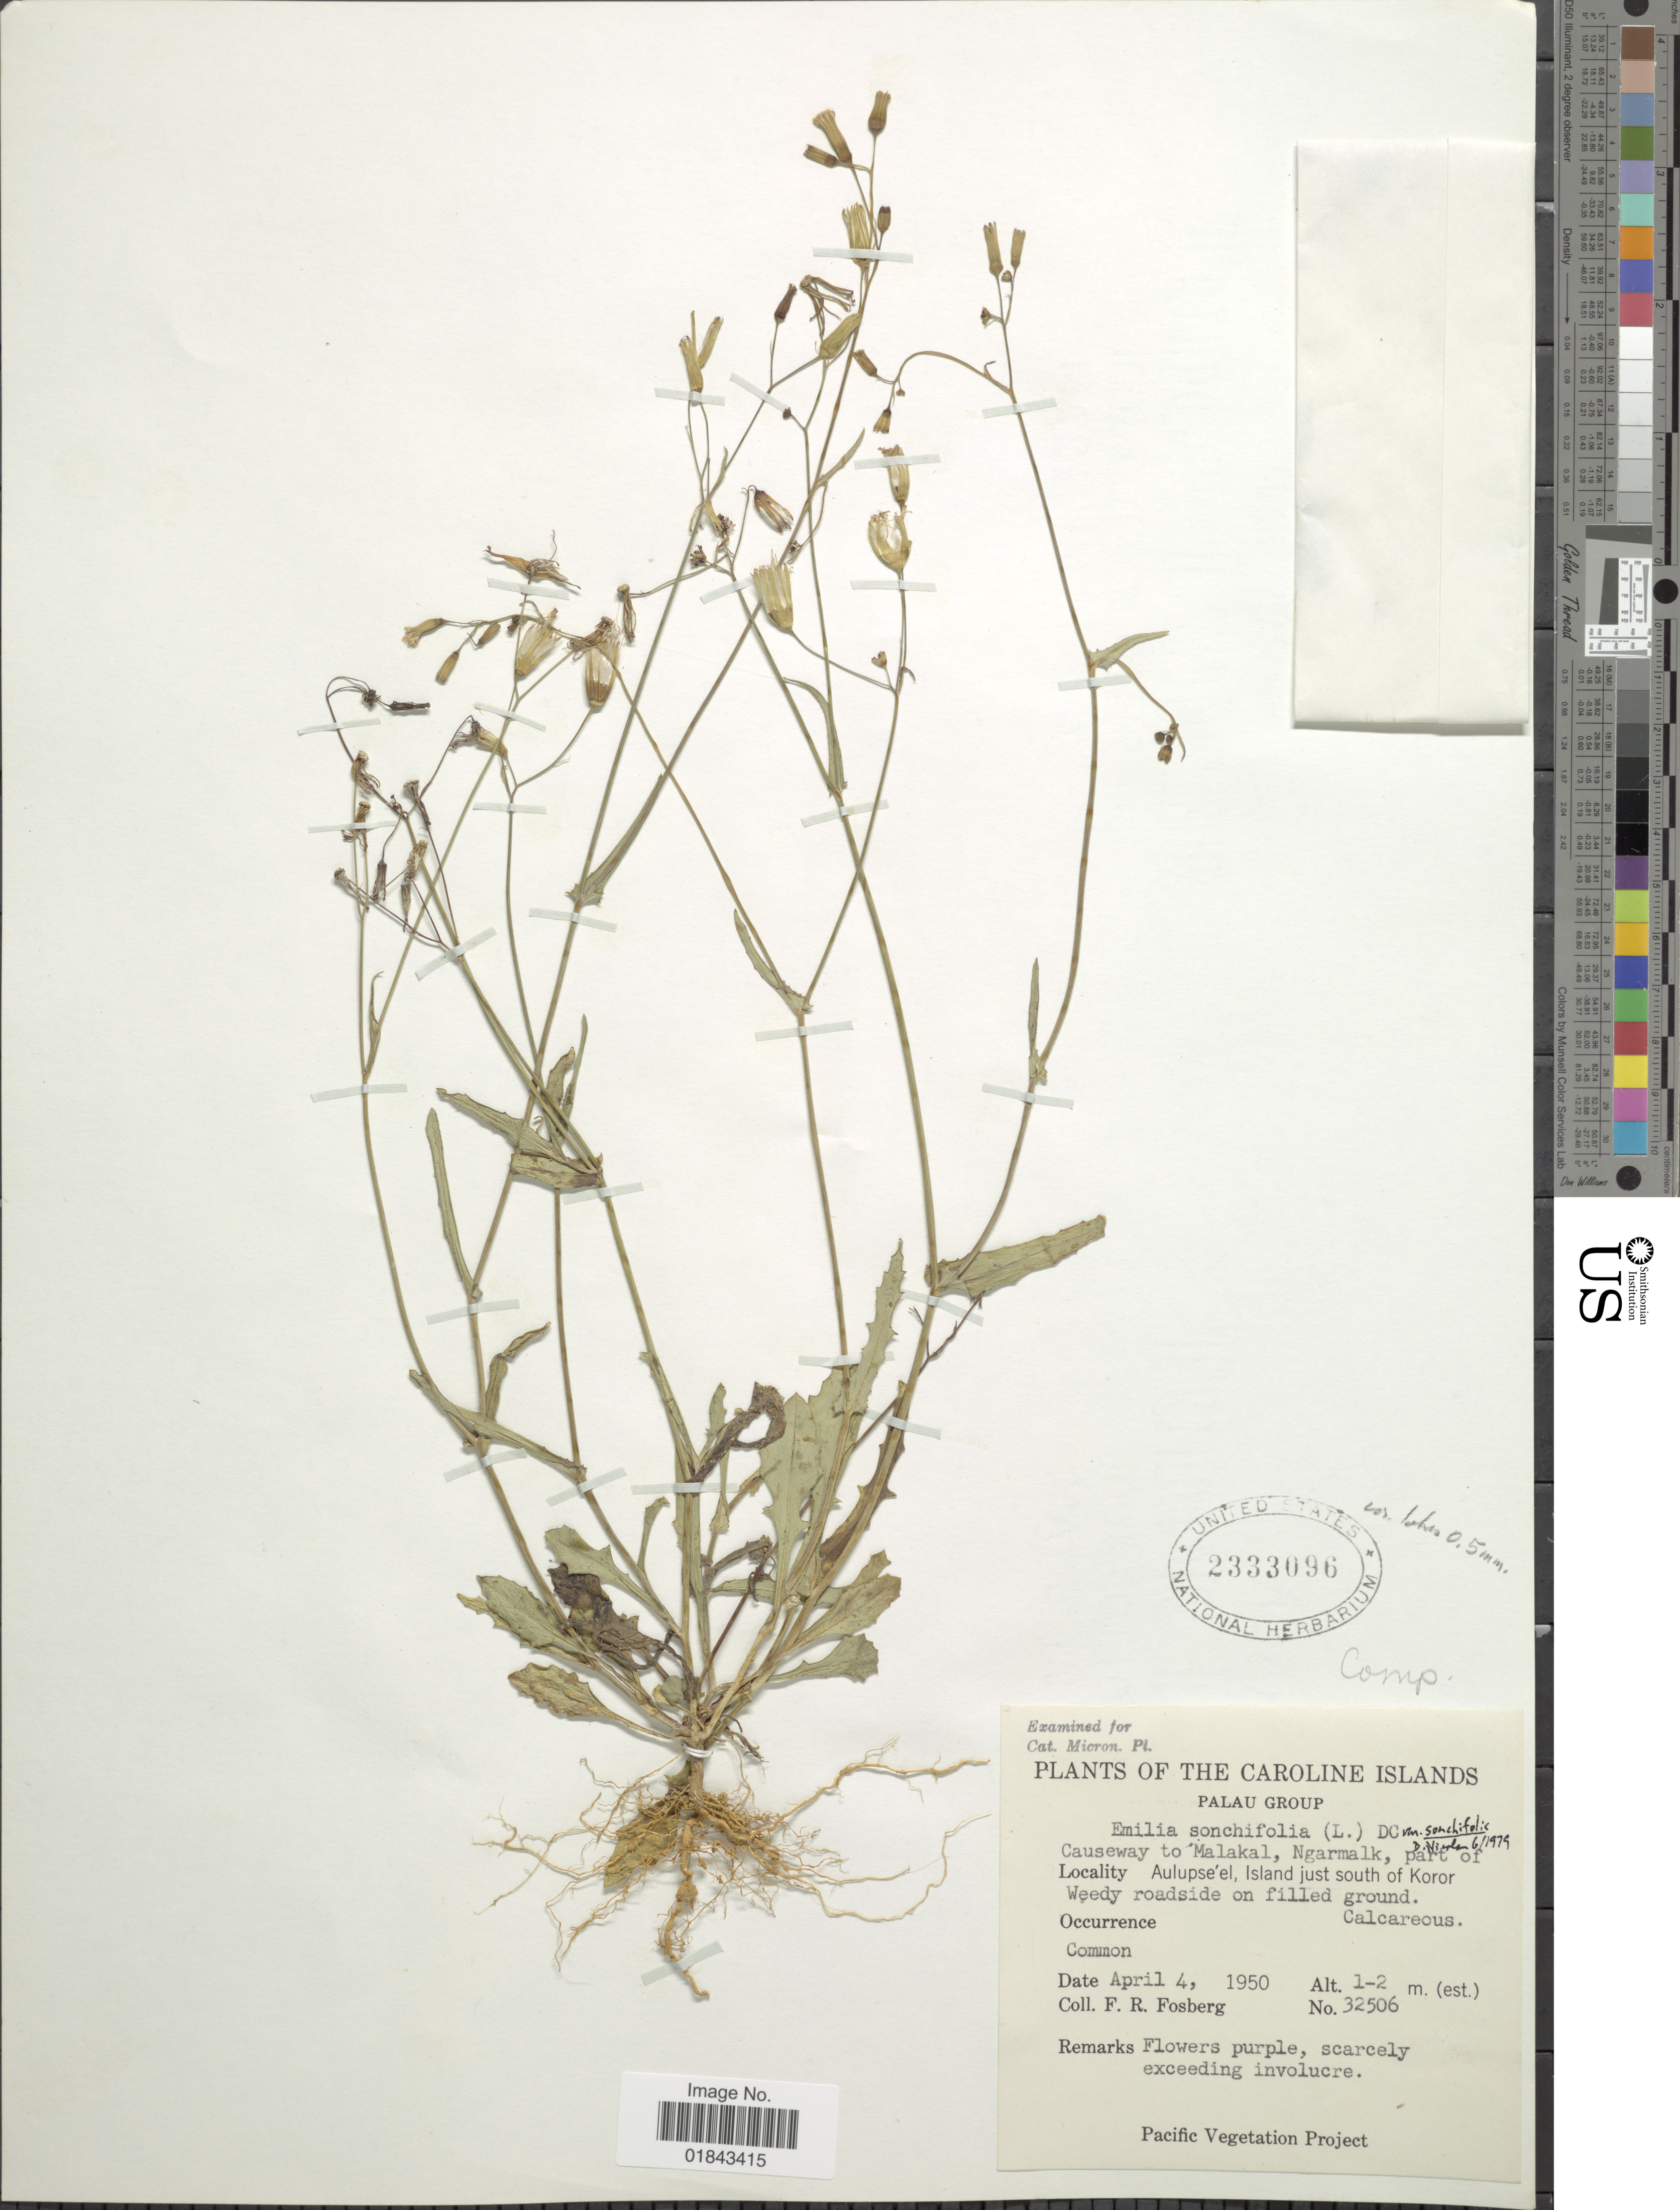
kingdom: Plantae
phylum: Tracheophyta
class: Magnoliopsida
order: Asterales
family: Asteraceae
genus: Emilia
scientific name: Emilia sonchifolia var. sonchifolia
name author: (L.) DC.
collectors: F. R. Fosberg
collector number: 32506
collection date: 1950-04-04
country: Palau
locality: Palau group, Causeway to Malakal, Ngarmalk, part of Aulupse'el, Island just south of Koror, weedy roadside on filled ground.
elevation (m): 1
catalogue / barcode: US 2333096